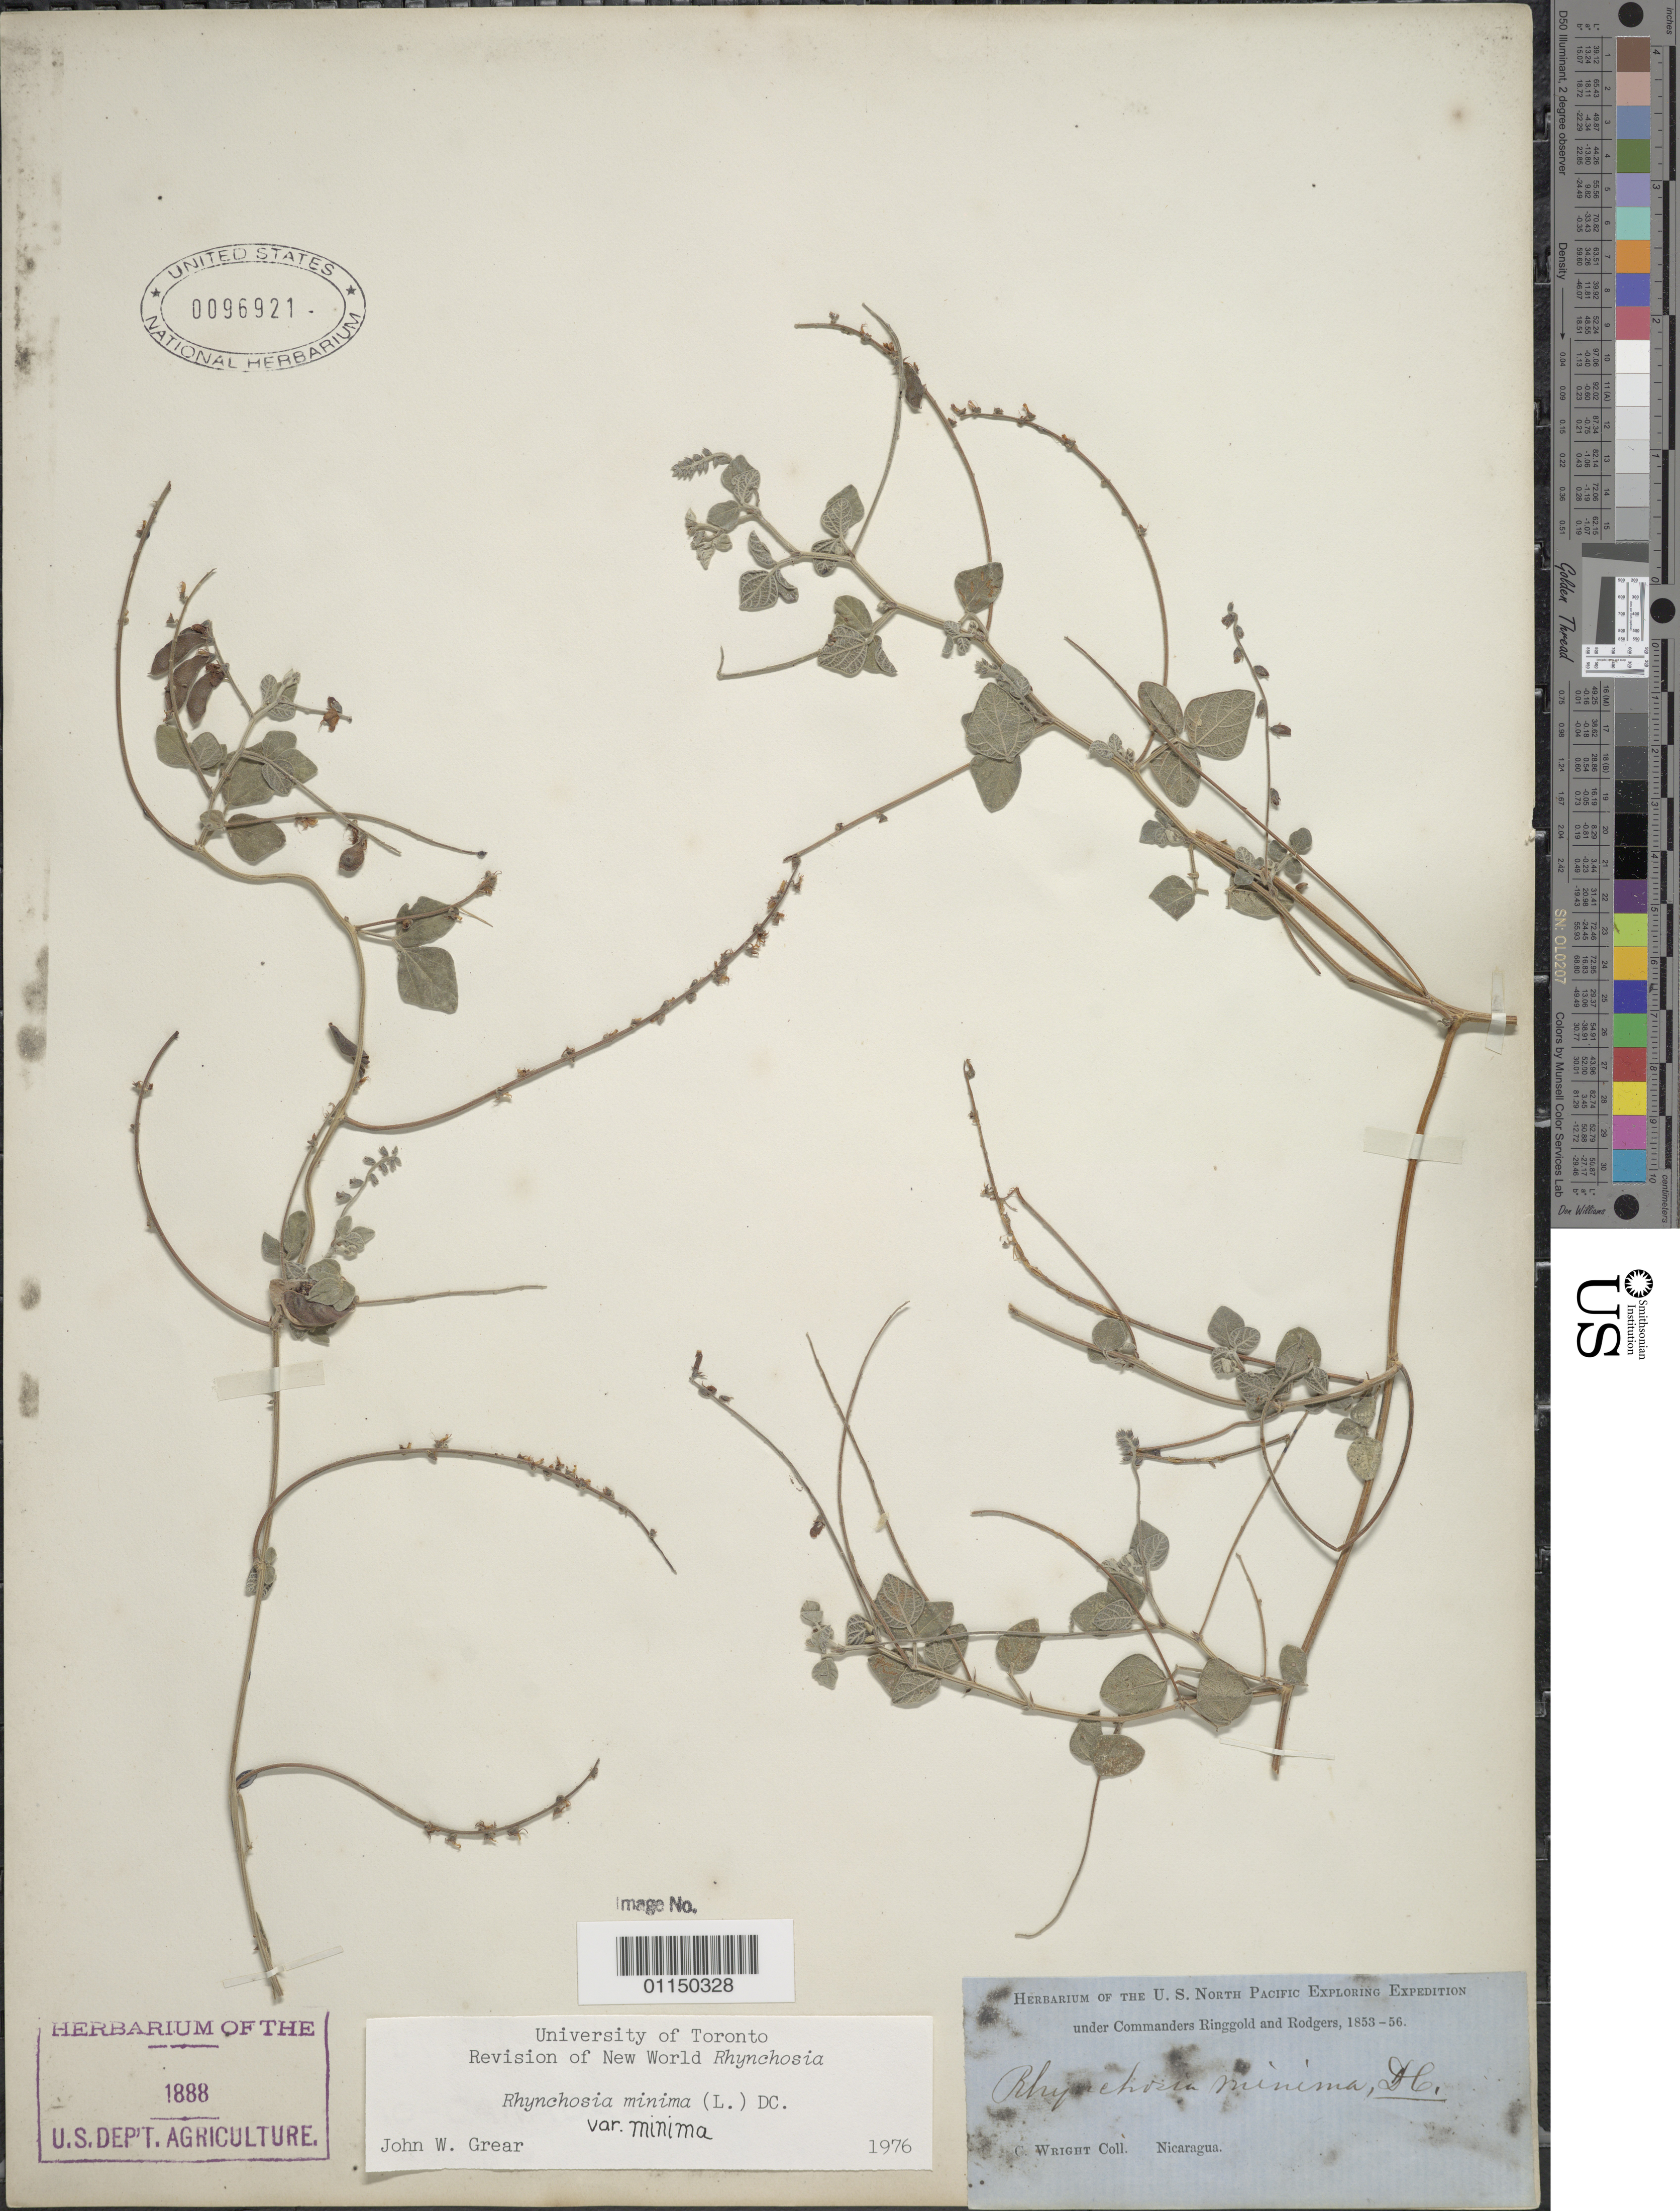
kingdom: Plantae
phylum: Tracheophyta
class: Magnoliopsida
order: Fabales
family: Fabaceae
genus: Rhynchosia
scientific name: Rhynchosia minima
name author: (L.) DC.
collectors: C. Wright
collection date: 1853/1856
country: Nicaragua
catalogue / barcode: US 96921